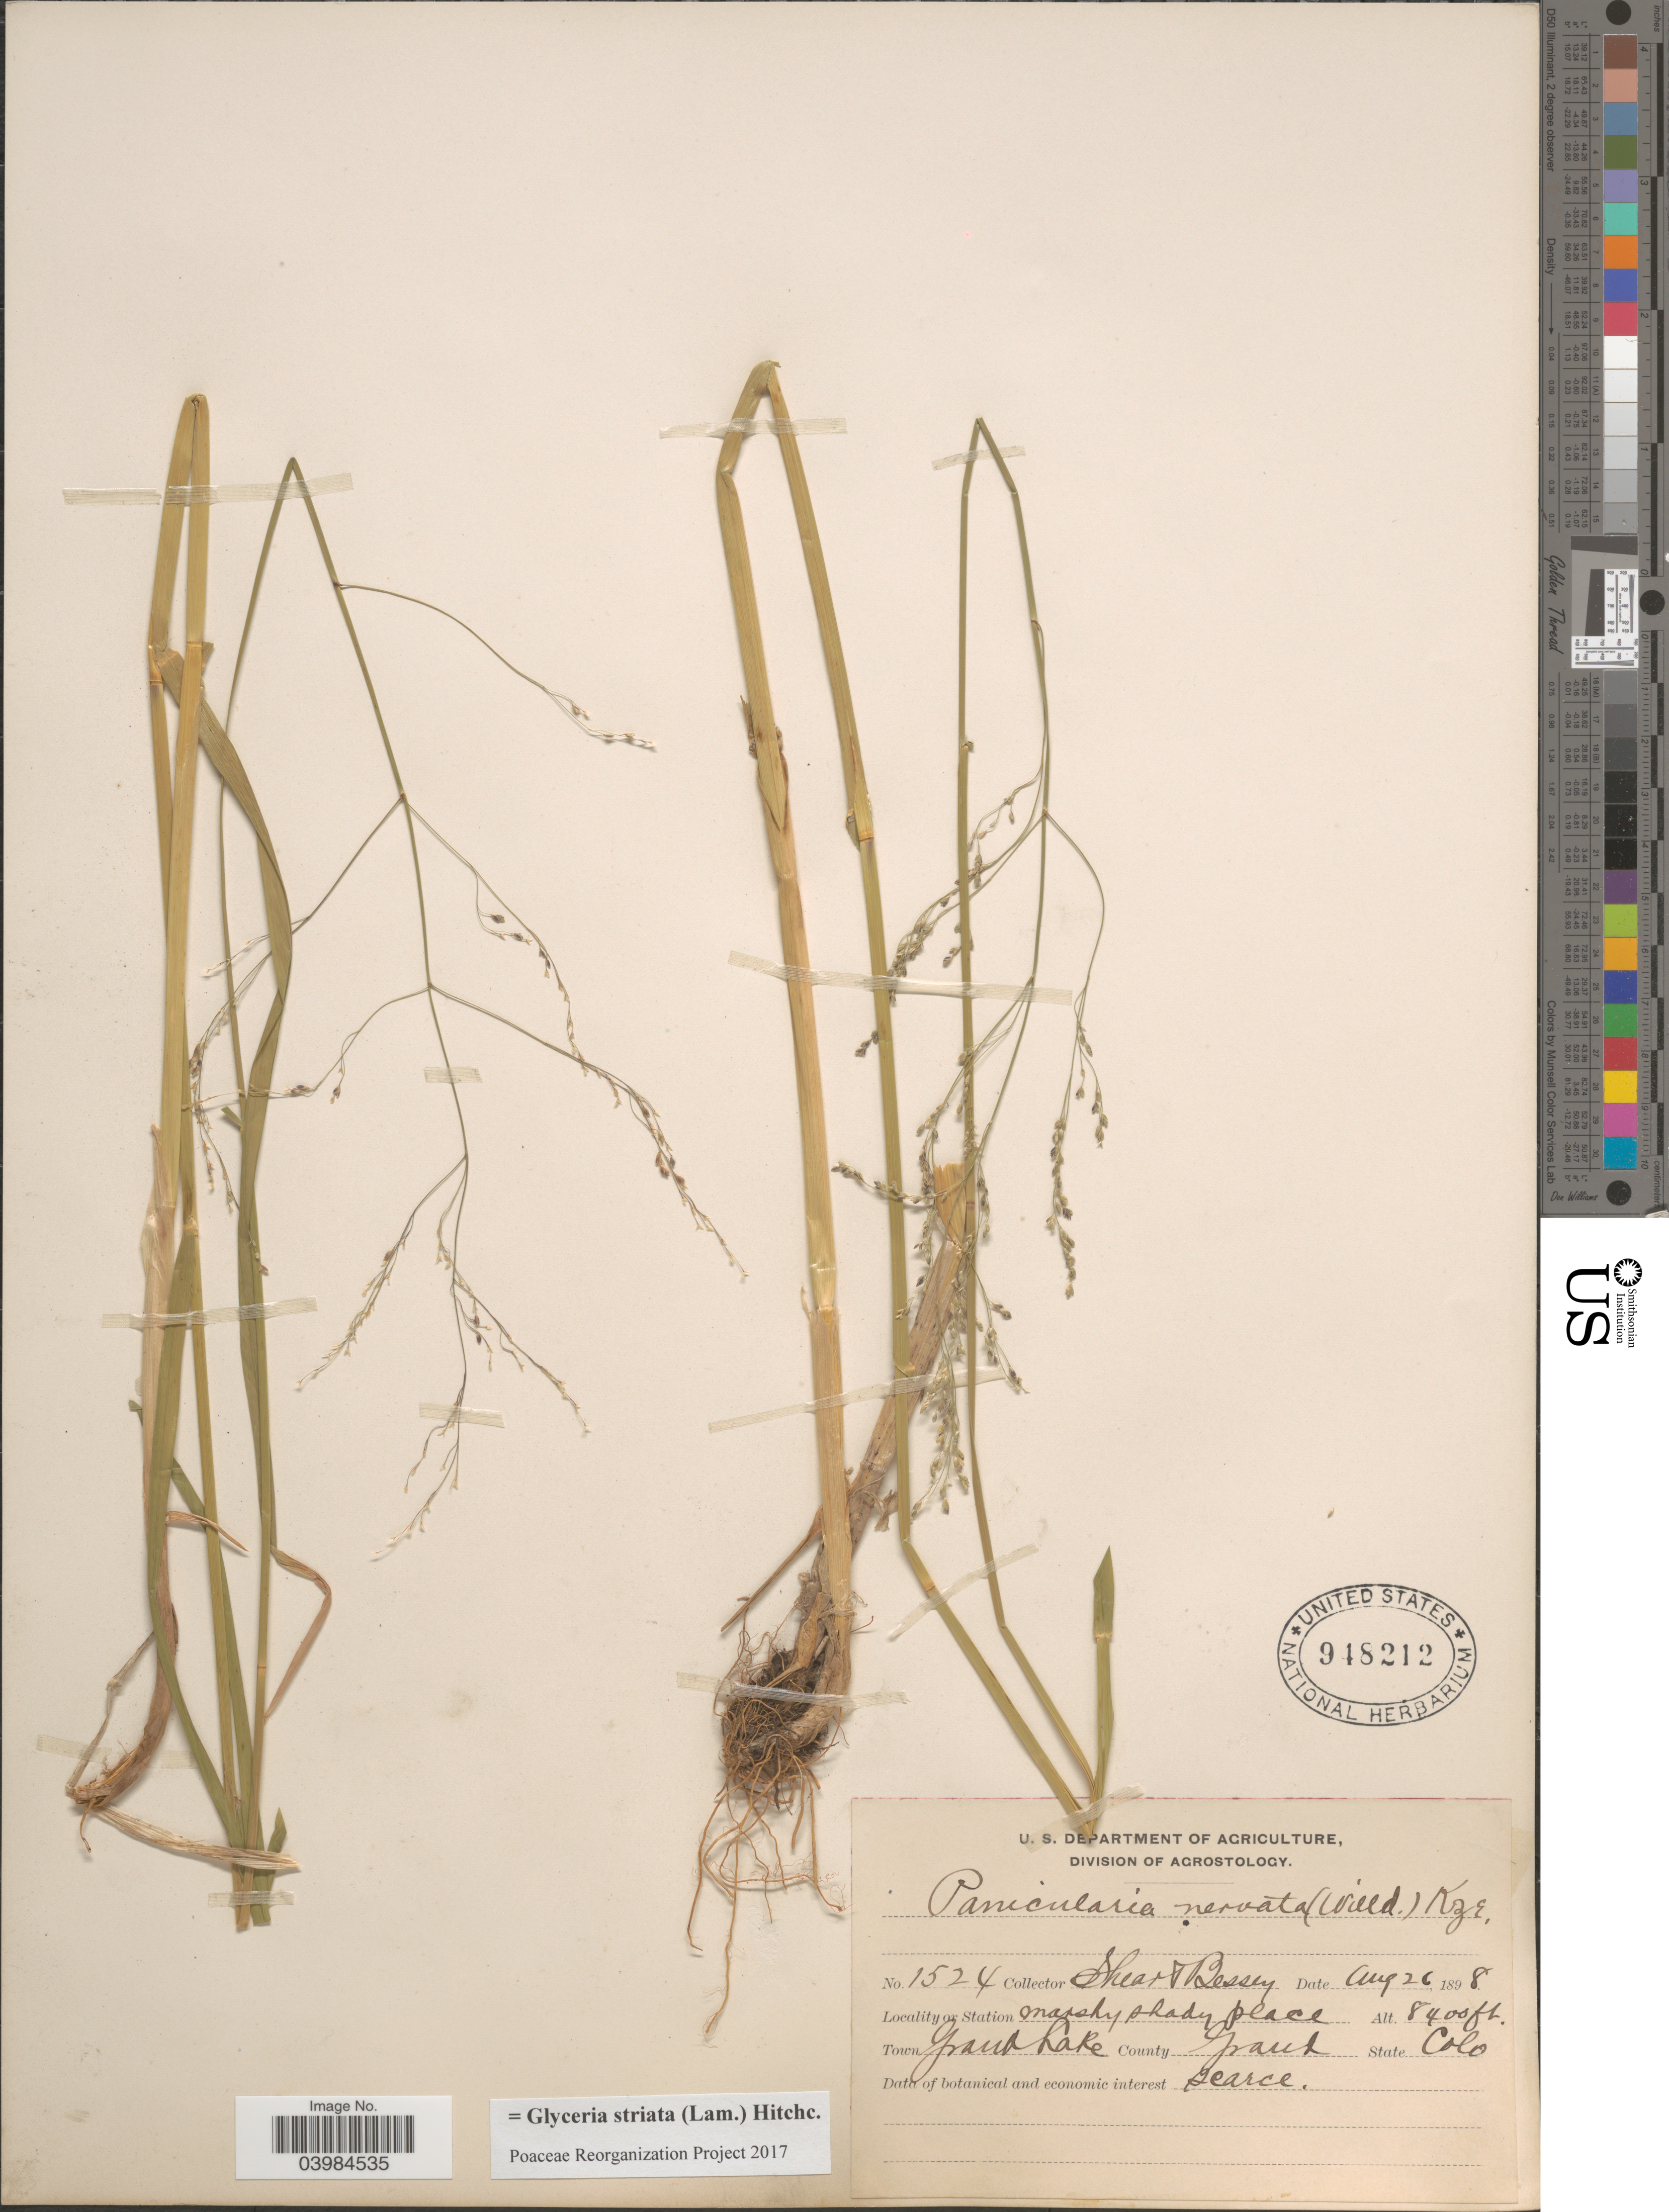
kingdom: Plantae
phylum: Tracheophyta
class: Liliopsida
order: Poales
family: Poaceae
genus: Glyceria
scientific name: Glyceria striata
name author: (Lam.) Hitchc.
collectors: -- Shear & -. Bessey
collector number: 1524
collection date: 1898-08-26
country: United States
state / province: Colorado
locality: Marshy shady place. Town Grand Lake. County Grant.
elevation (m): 2560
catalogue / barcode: US 948212